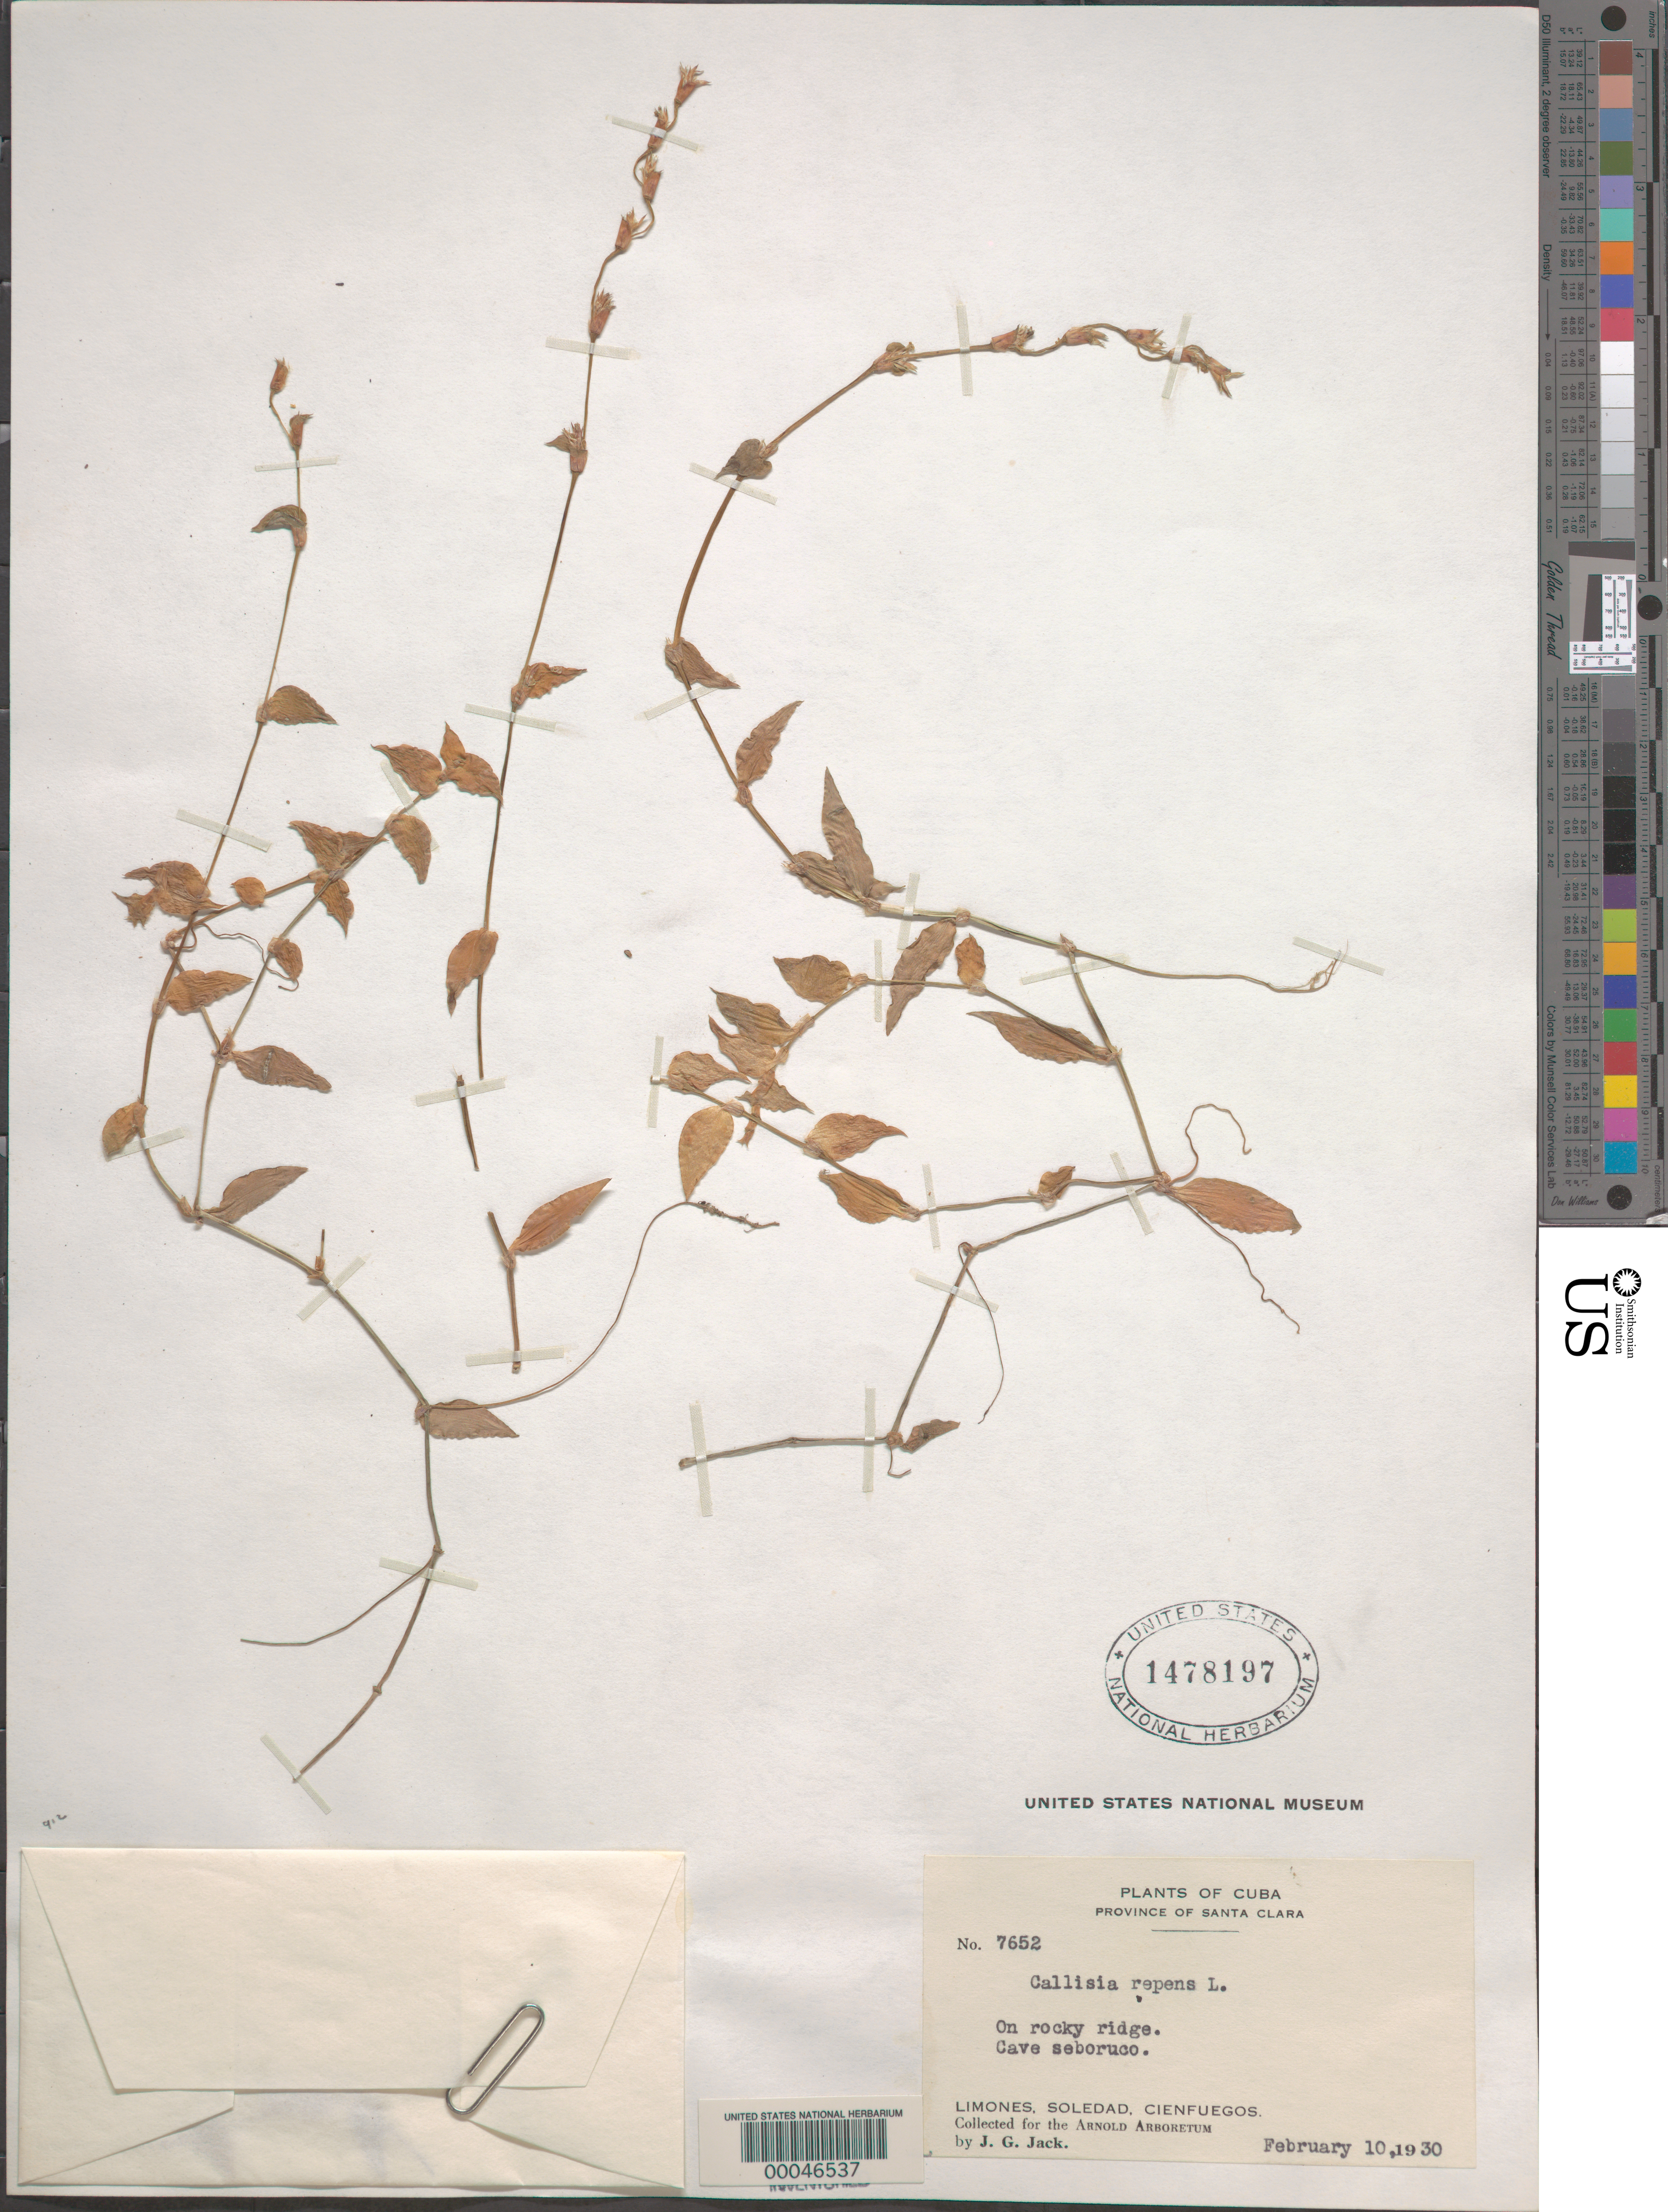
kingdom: Plantae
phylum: Tracheophyta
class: Liliopsida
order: Commelinales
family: Commelinaceae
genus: Callisia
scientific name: Callisia repens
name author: (Jacq.) L.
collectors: J. G. Jack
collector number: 7652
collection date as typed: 10 Feb 1930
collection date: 1930-02-10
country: Cuba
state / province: Las Villas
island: Greater Antilles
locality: Cave seboruco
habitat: Rocky ridge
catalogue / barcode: US 1478197